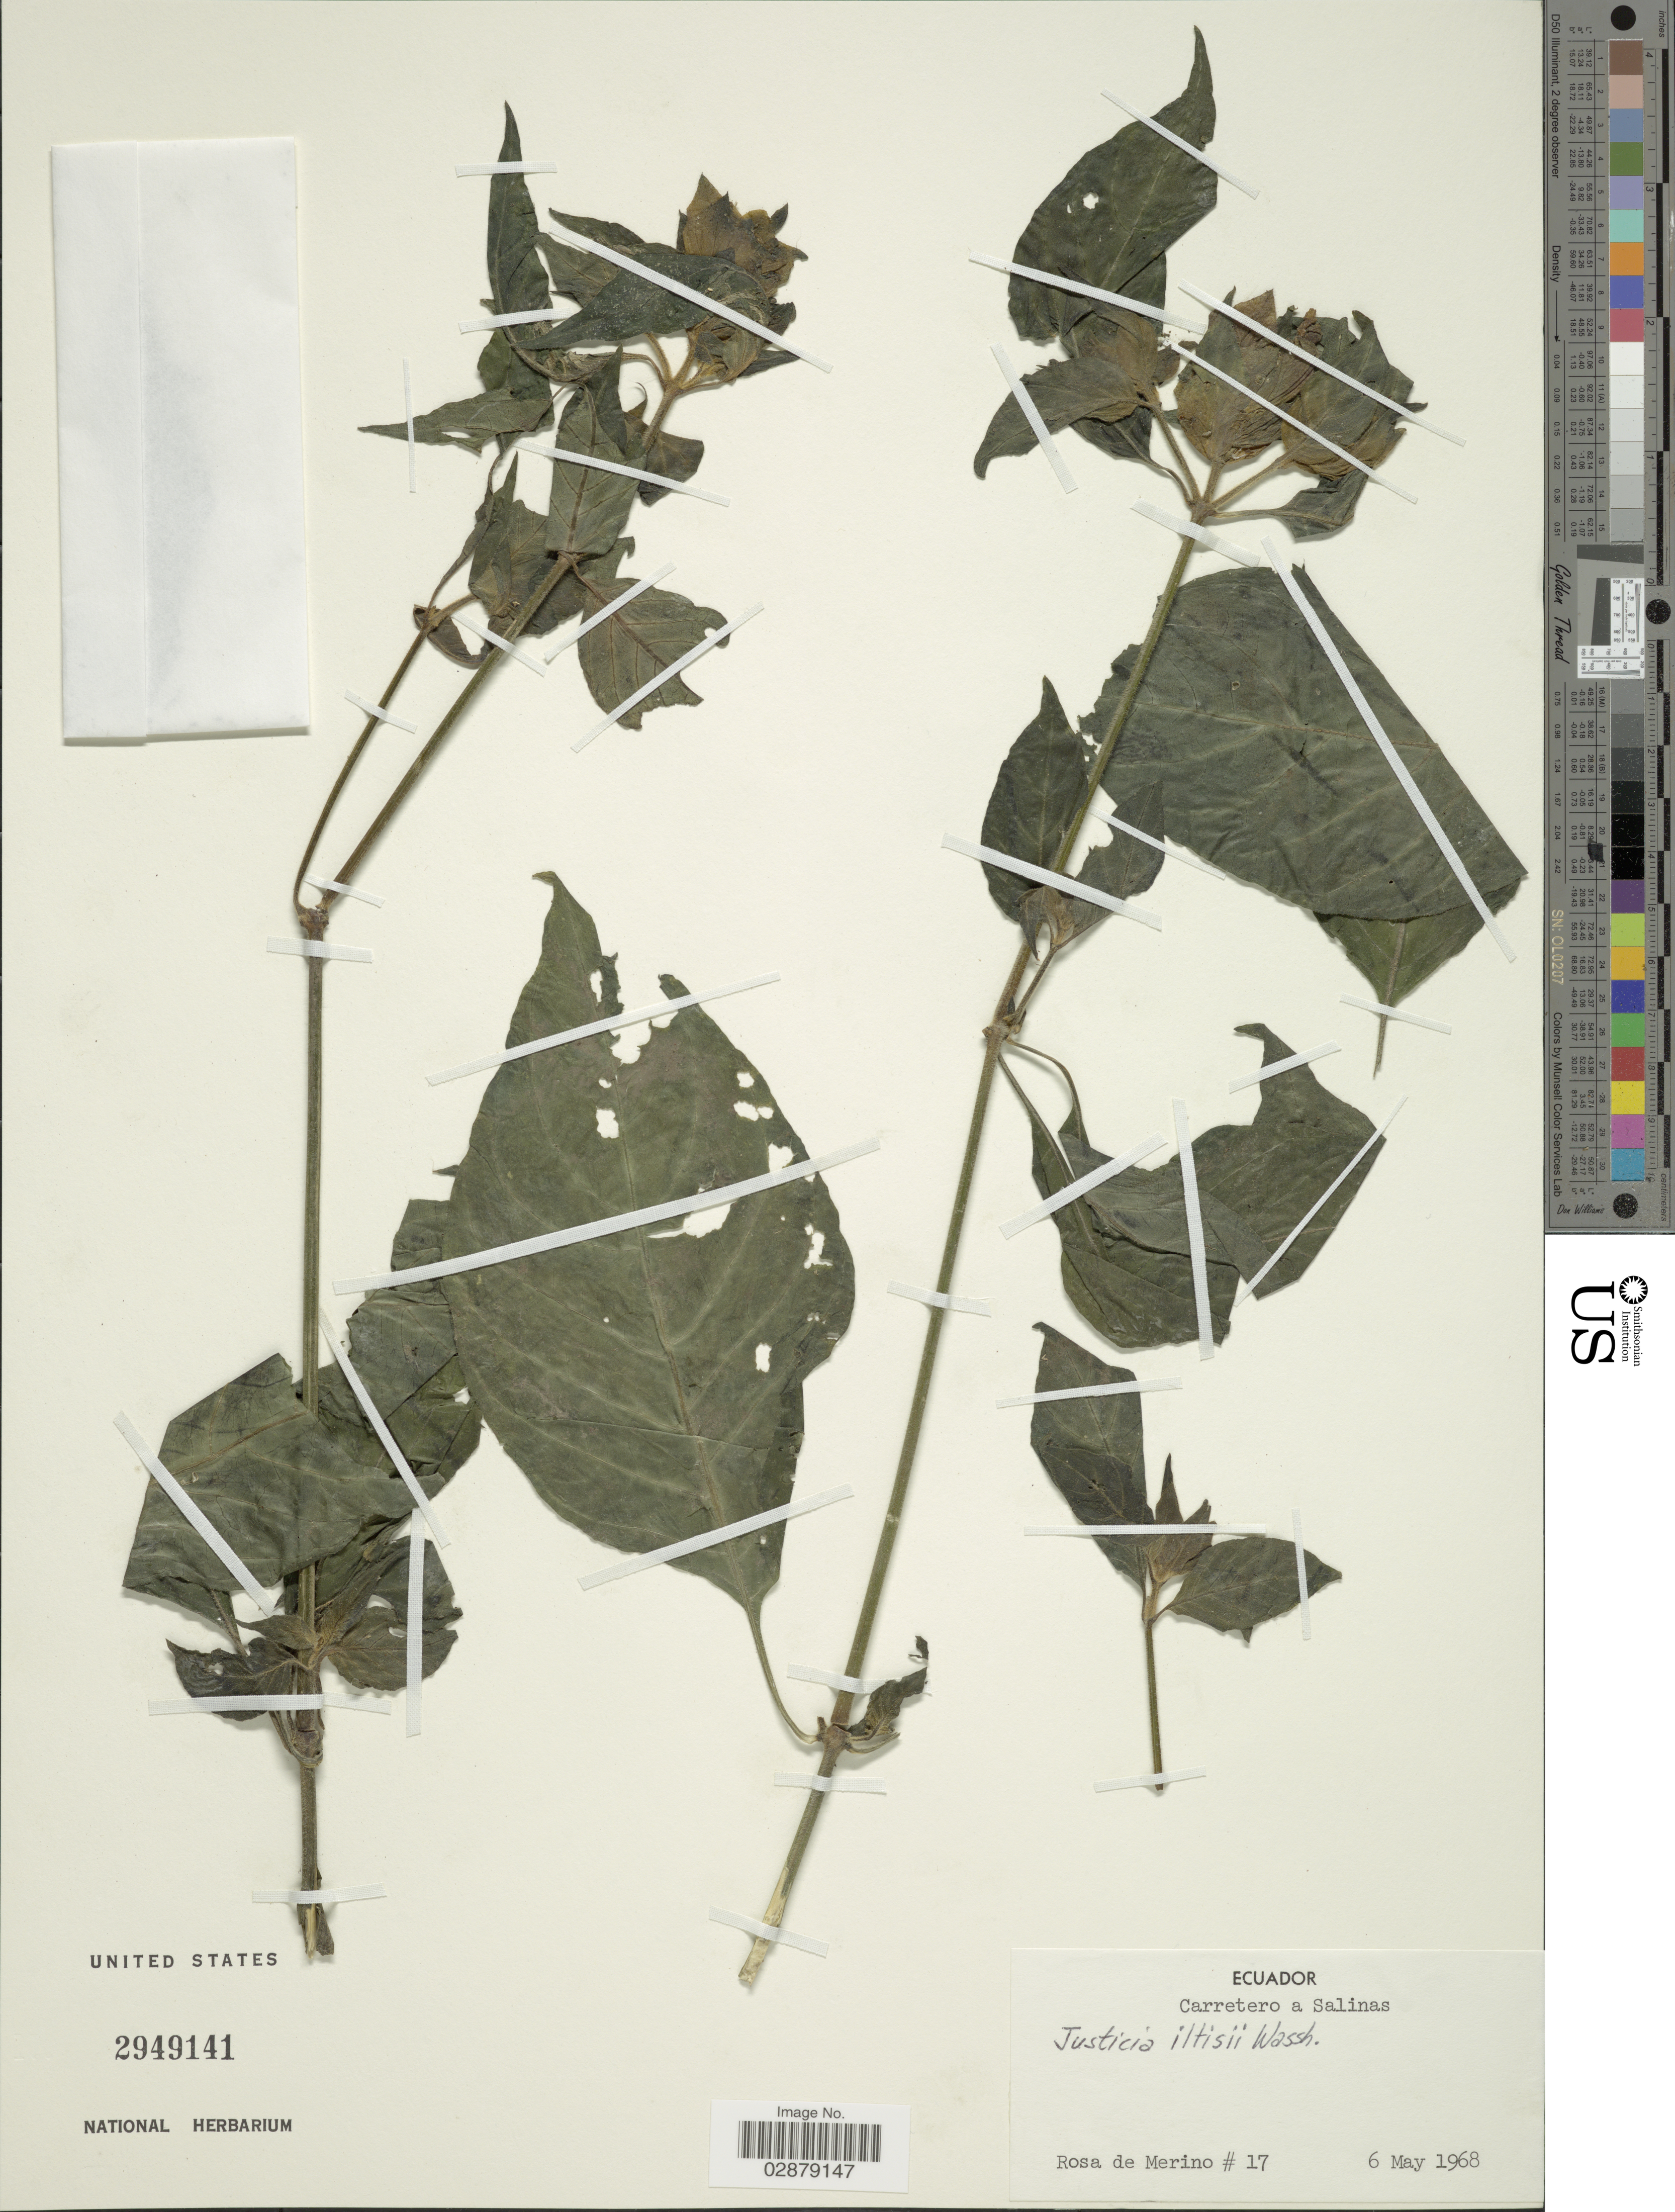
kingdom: Plantae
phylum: Tracheophyta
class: Magnoliopsida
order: Lamiales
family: Acanthaceae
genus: Justicia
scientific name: Justicia iltisii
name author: Wassh.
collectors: R. De Merino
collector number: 17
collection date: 1968-05-06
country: Ecuador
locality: Carretero a Salinas.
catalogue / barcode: US 2949141